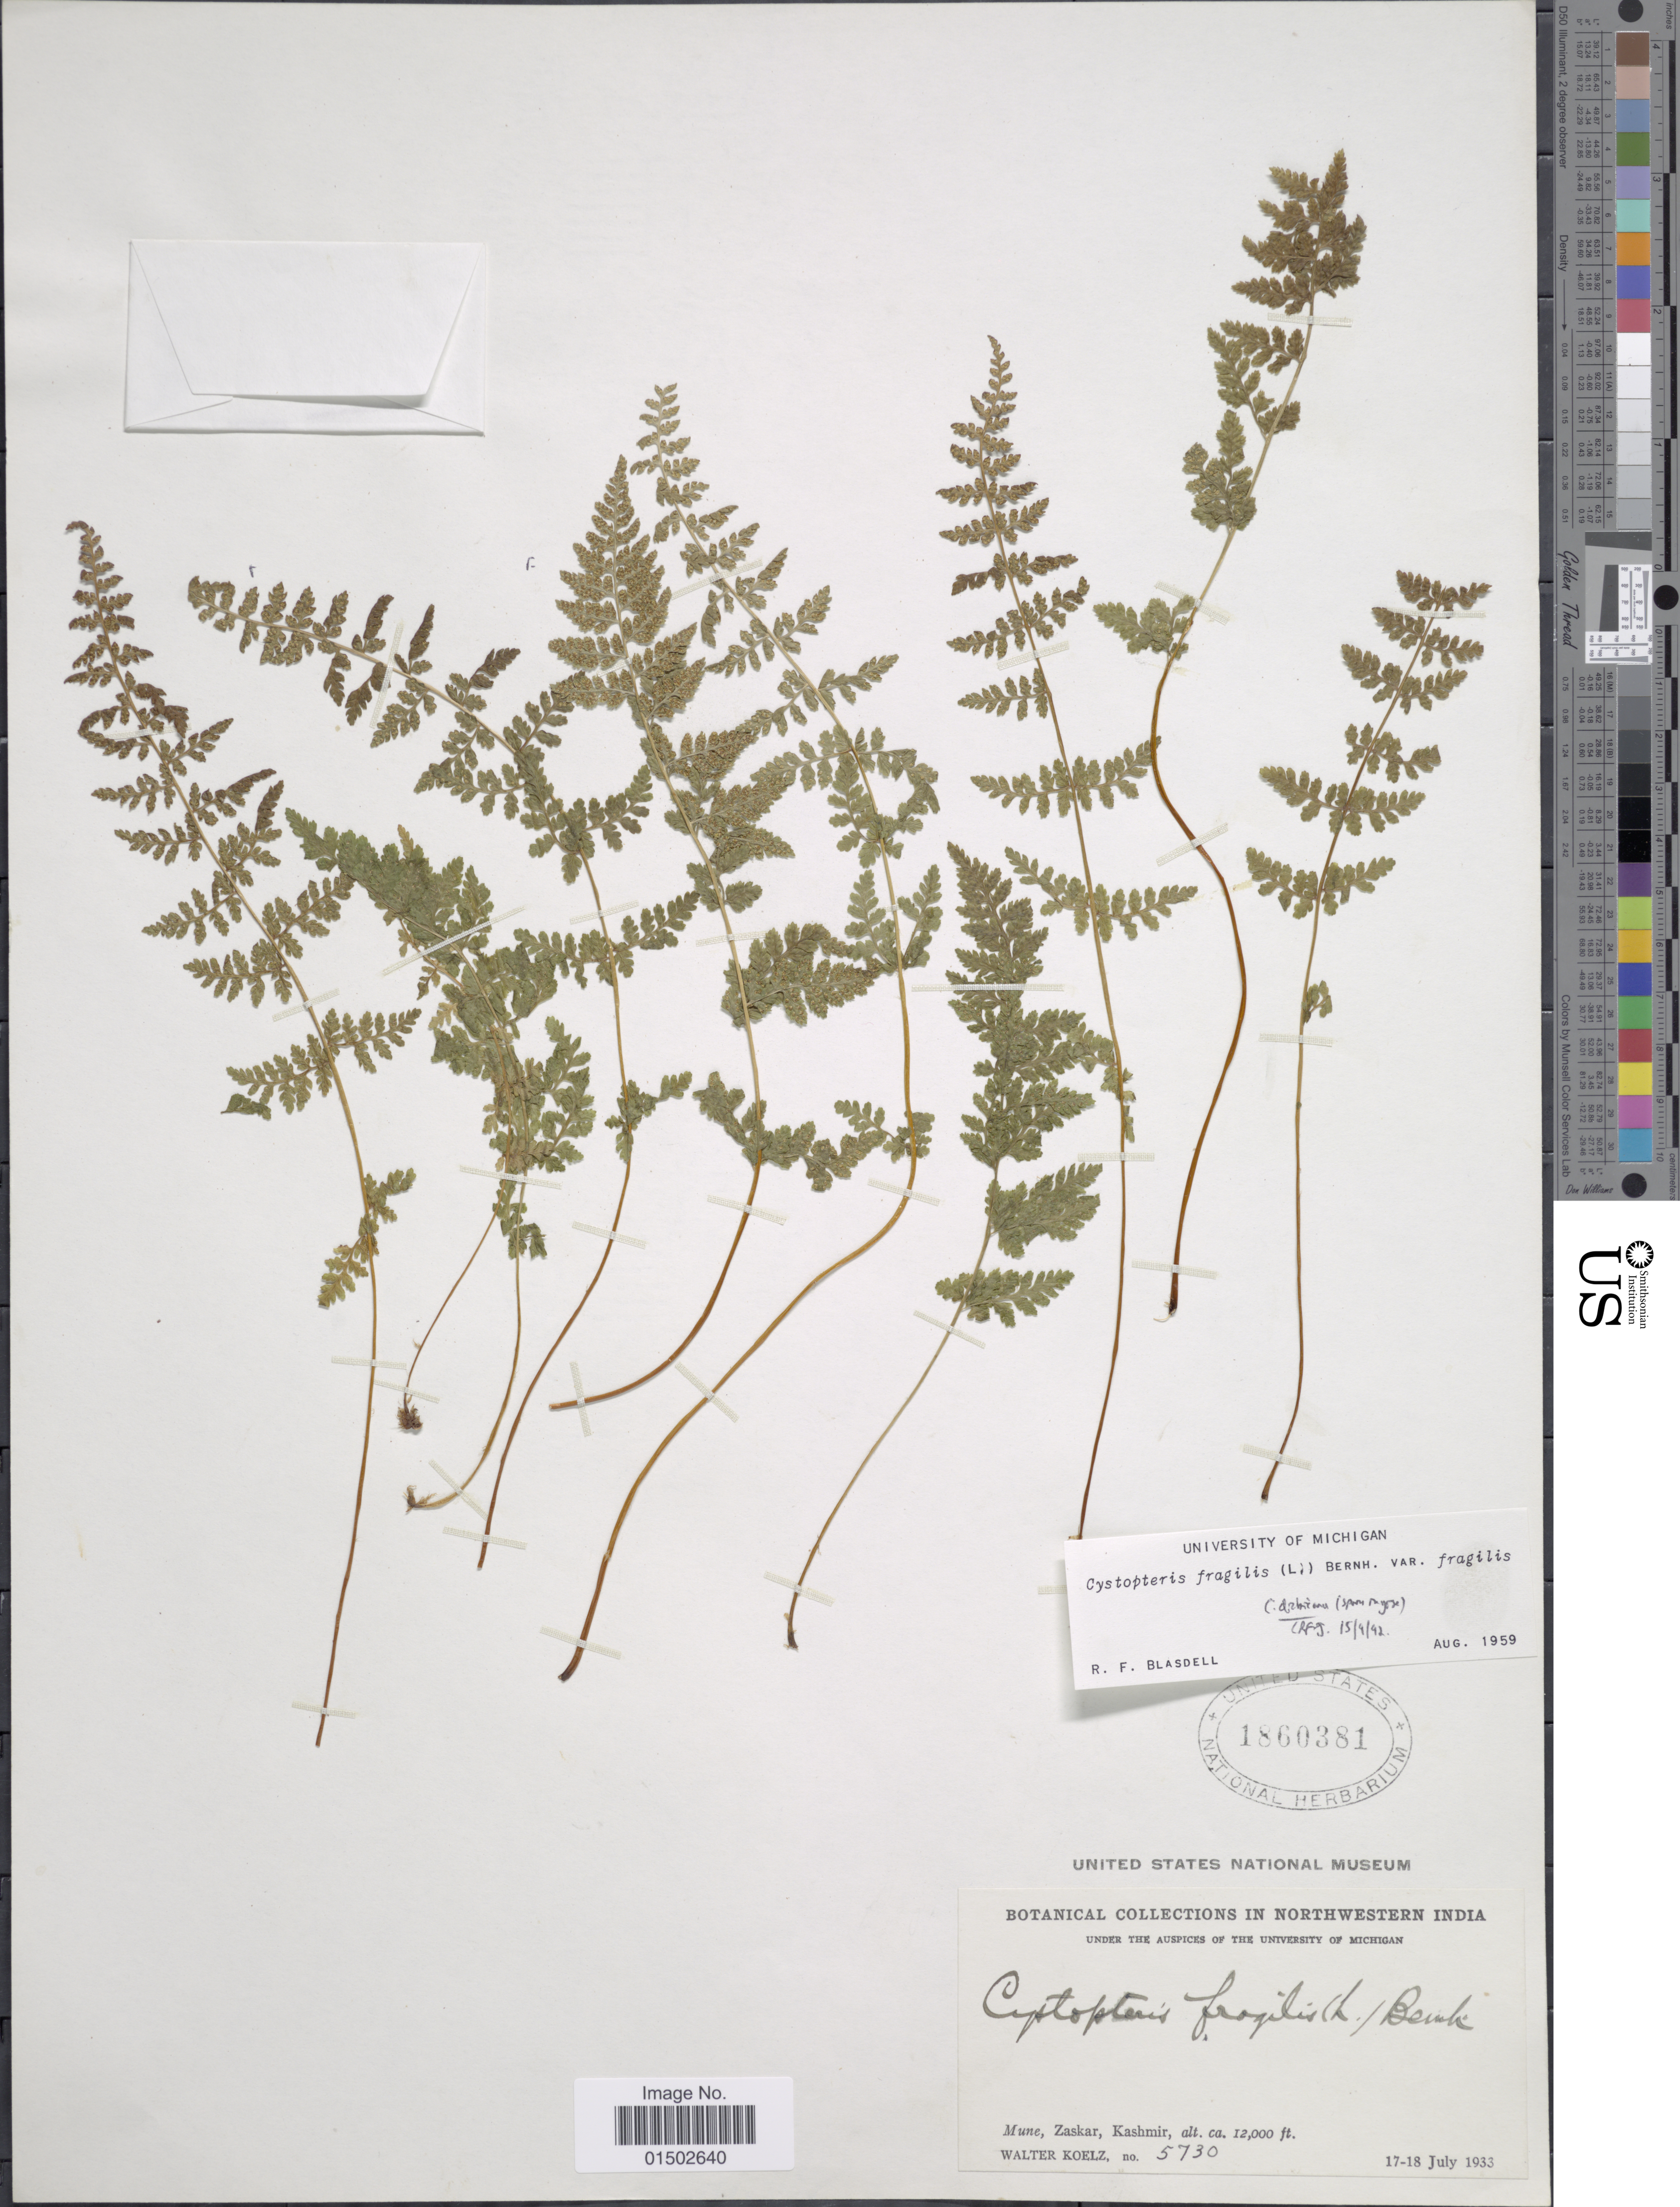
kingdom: Plantae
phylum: Tracheophyta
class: Polypodiopsida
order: Polypodiales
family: Cystopteridaceae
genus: Cystopteris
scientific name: Cystopteris fragilis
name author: (L.) Bernh.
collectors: W. N. Koelz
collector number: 5730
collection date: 1933-07-17/1933-07-18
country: India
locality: Northwestern India, Mune, Zaskar, Kashmir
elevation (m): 3658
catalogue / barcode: US 1860381